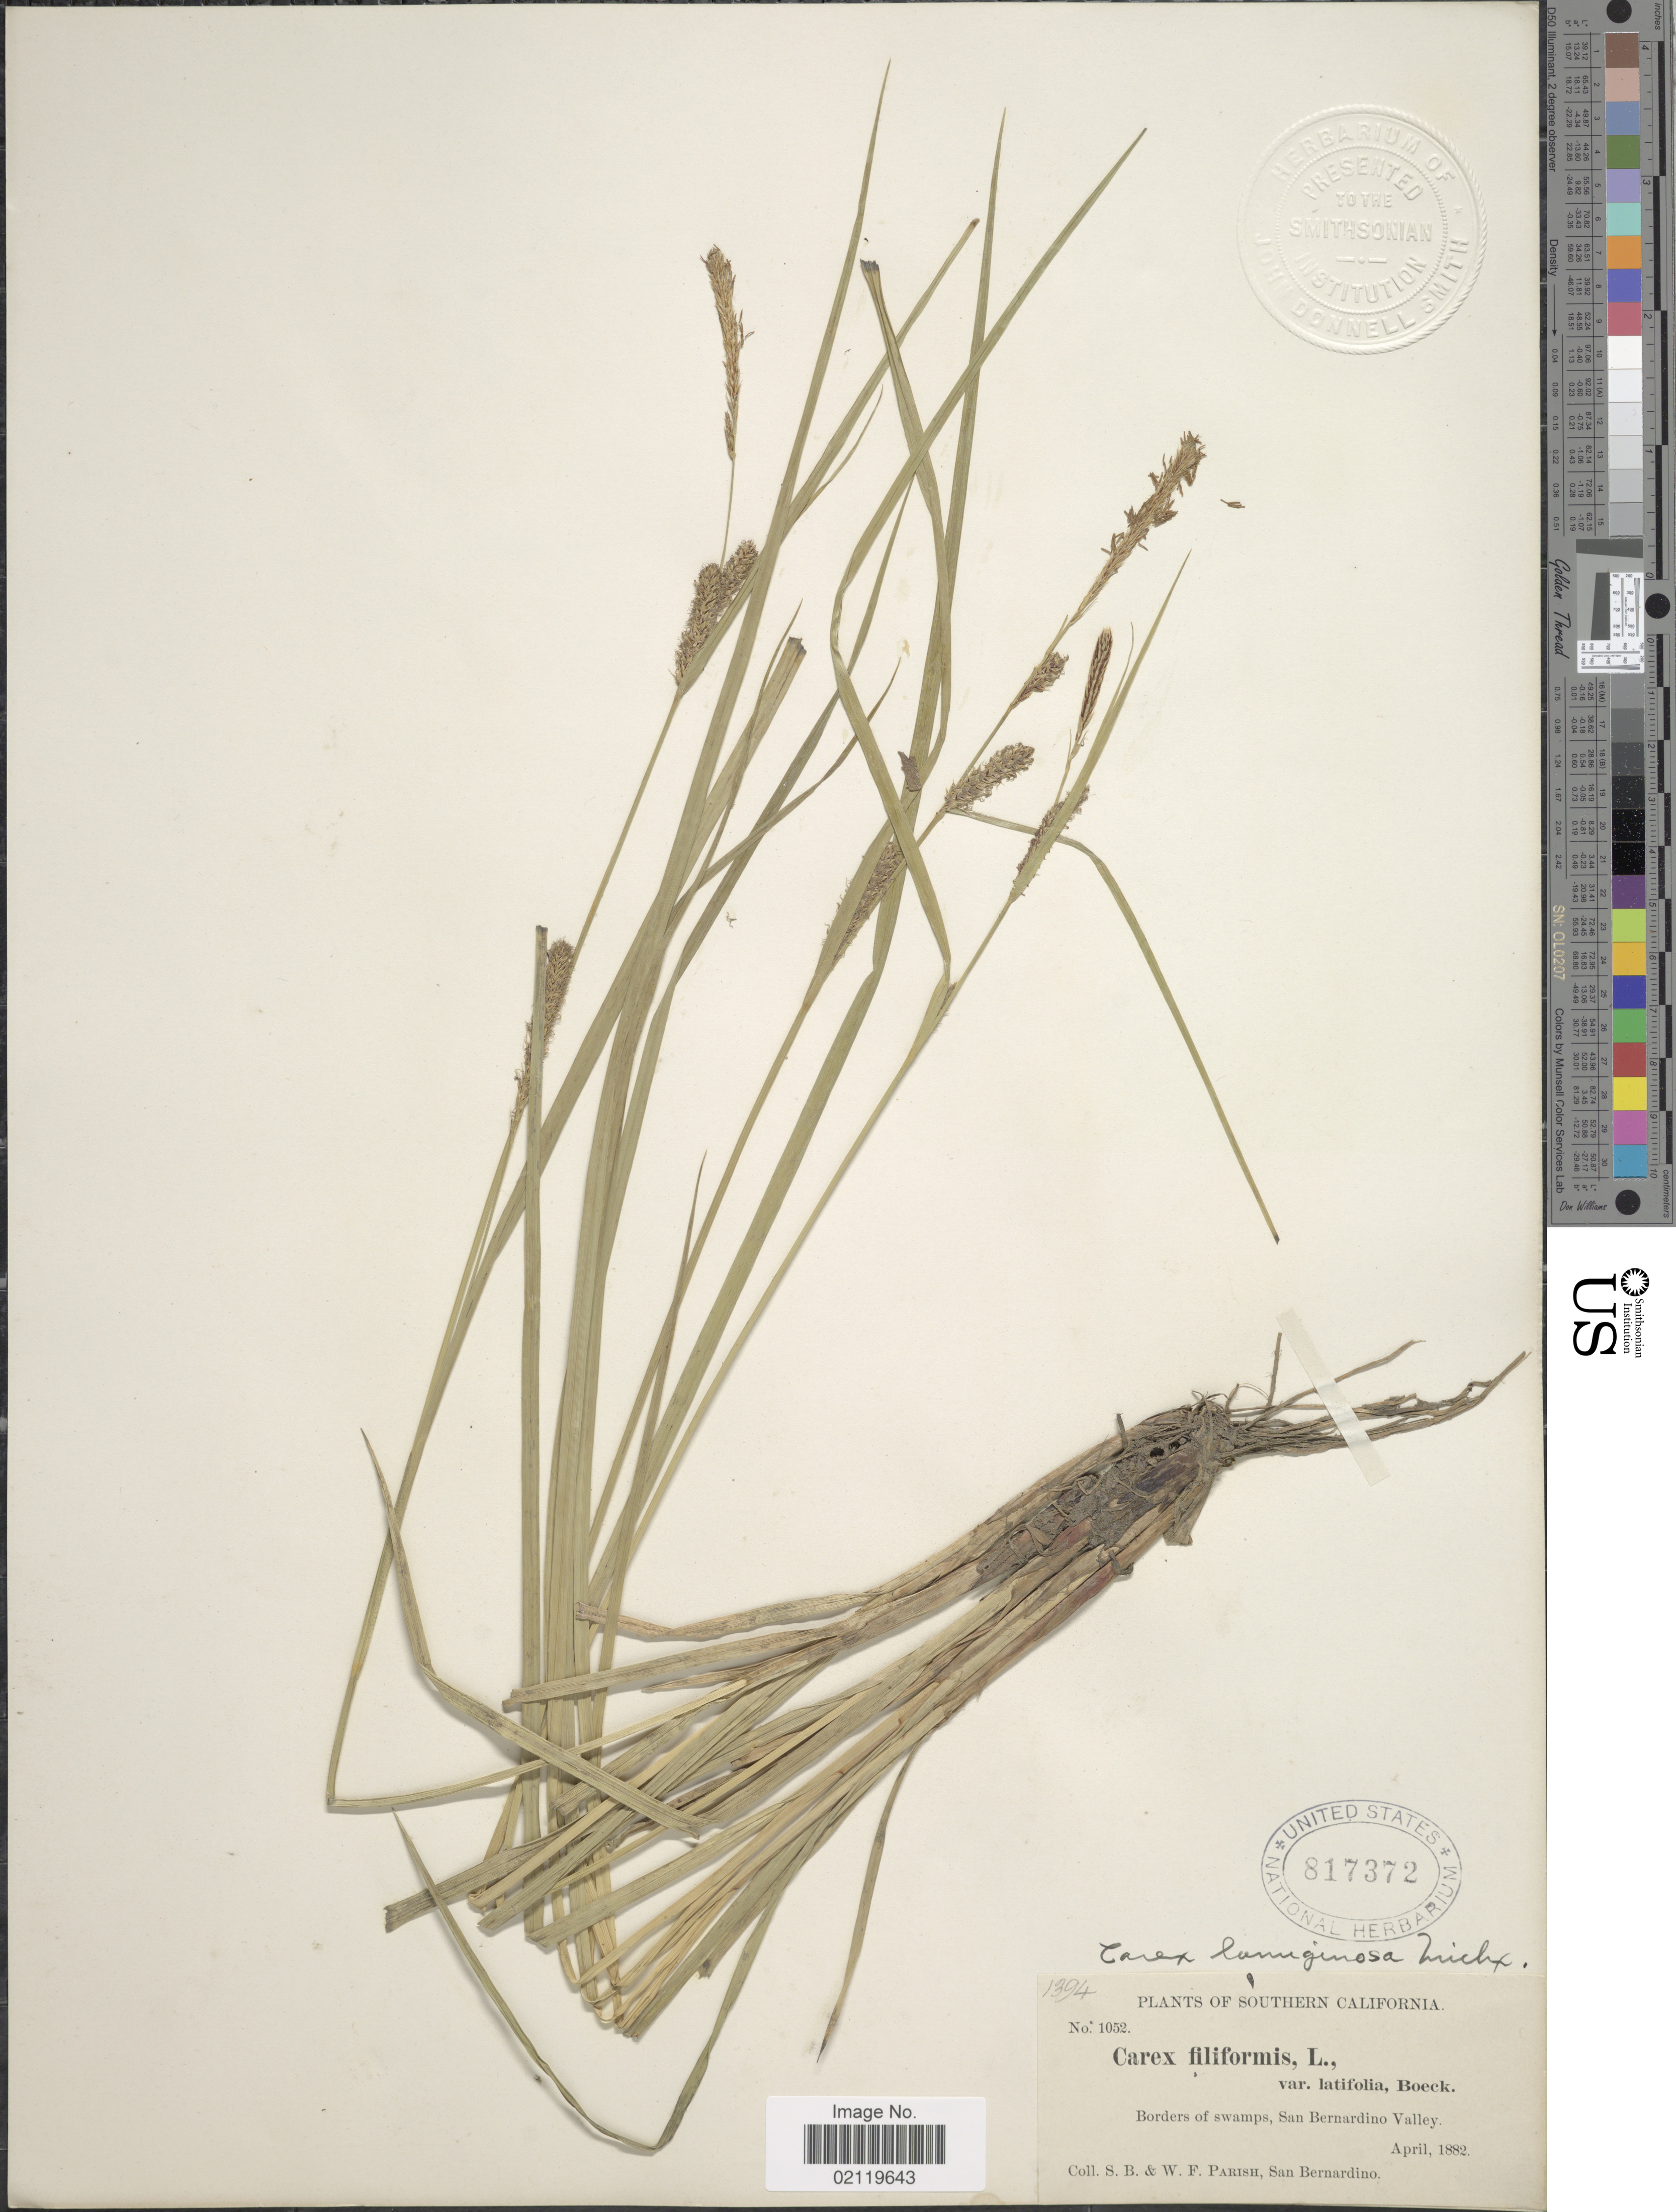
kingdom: Plantae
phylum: Tracheophyta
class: Liliopsida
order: Poales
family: Cyperaceae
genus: Carex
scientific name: Carex pellita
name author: Muhl. ex Willd.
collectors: S. B. Parish & W. F. Parish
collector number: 1052/1394?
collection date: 1882-04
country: United States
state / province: California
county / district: San Bernardino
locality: Southern California. Borders of swamps, San Bernardino Valley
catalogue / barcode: US 817372